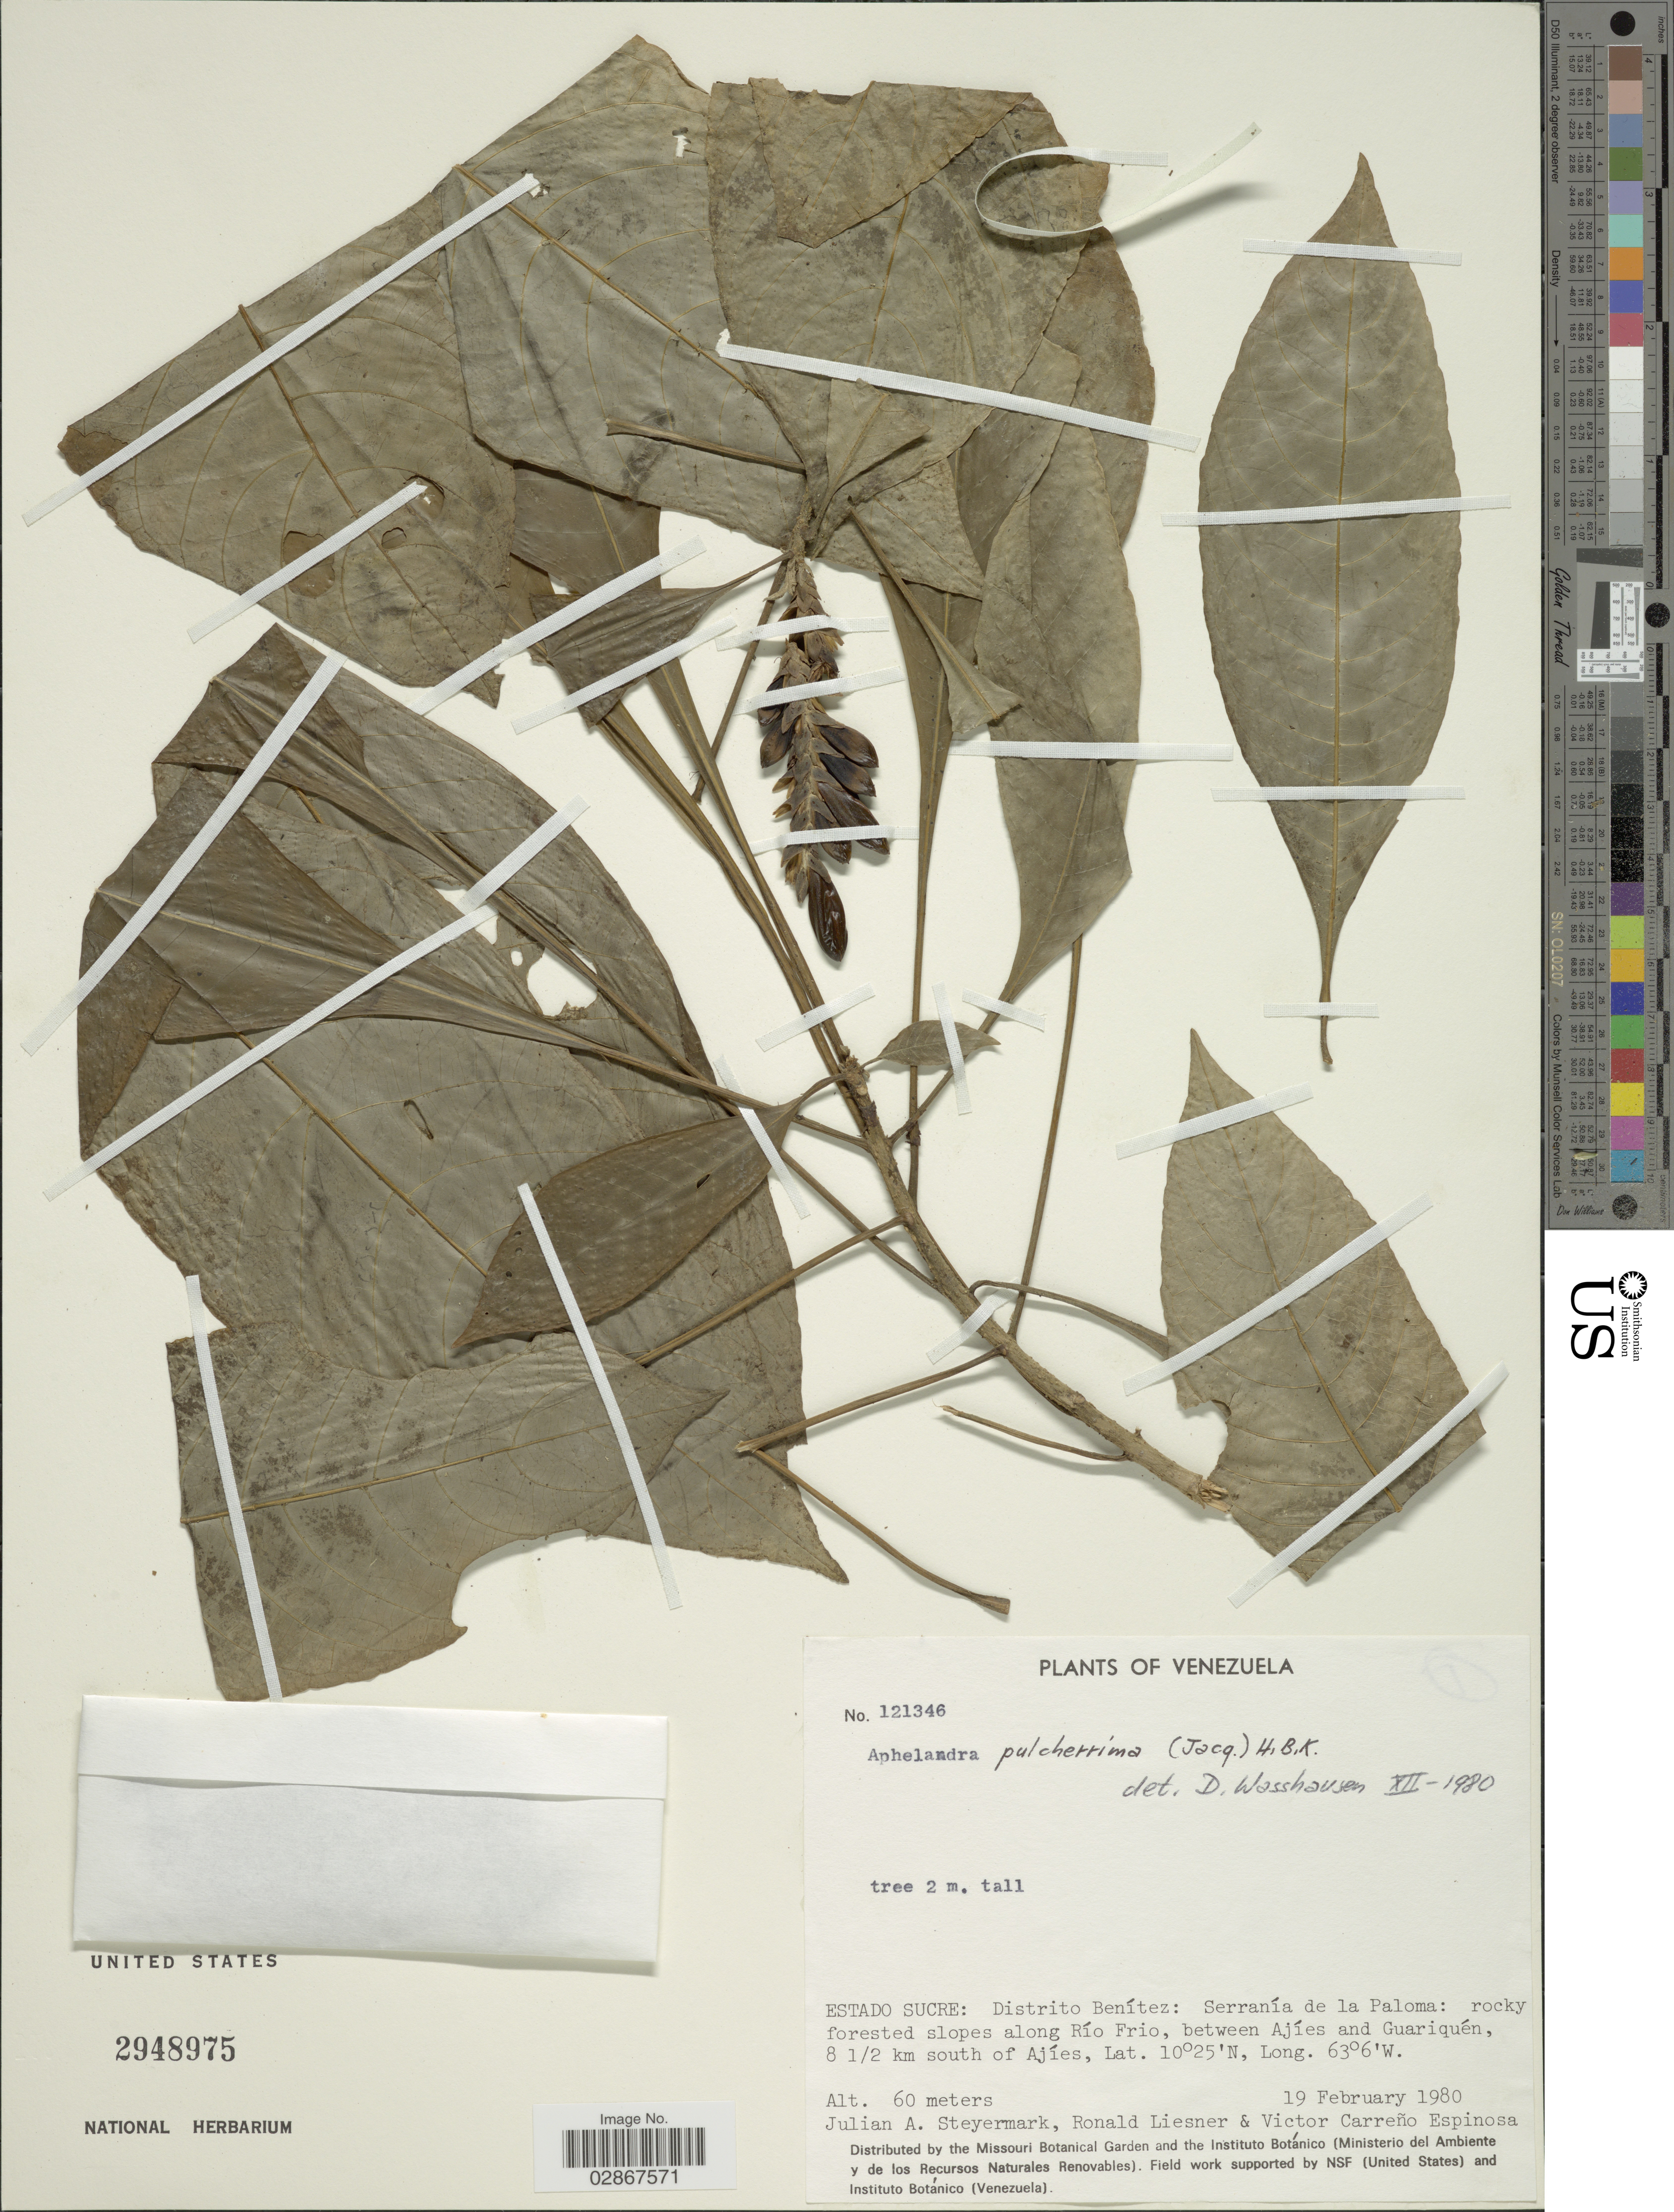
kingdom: Plantae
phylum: Tracheophyta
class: Magnoliopsida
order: Lamiales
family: Acanthaceae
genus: Aphelandra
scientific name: Aphelandra pulcherrima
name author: (Jacq.) Kunth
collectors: J. Steyermark, R. L. Liesner & V. Carreño E.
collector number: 121346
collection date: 1980-02-19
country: Venezuela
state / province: Sucre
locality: Distrito Benítez: Serranía de la Paloma: slopes along Río Frio, between Ajíes and Guariquén, 8½ km south of Ajíes.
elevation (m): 60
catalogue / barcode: US 2948975